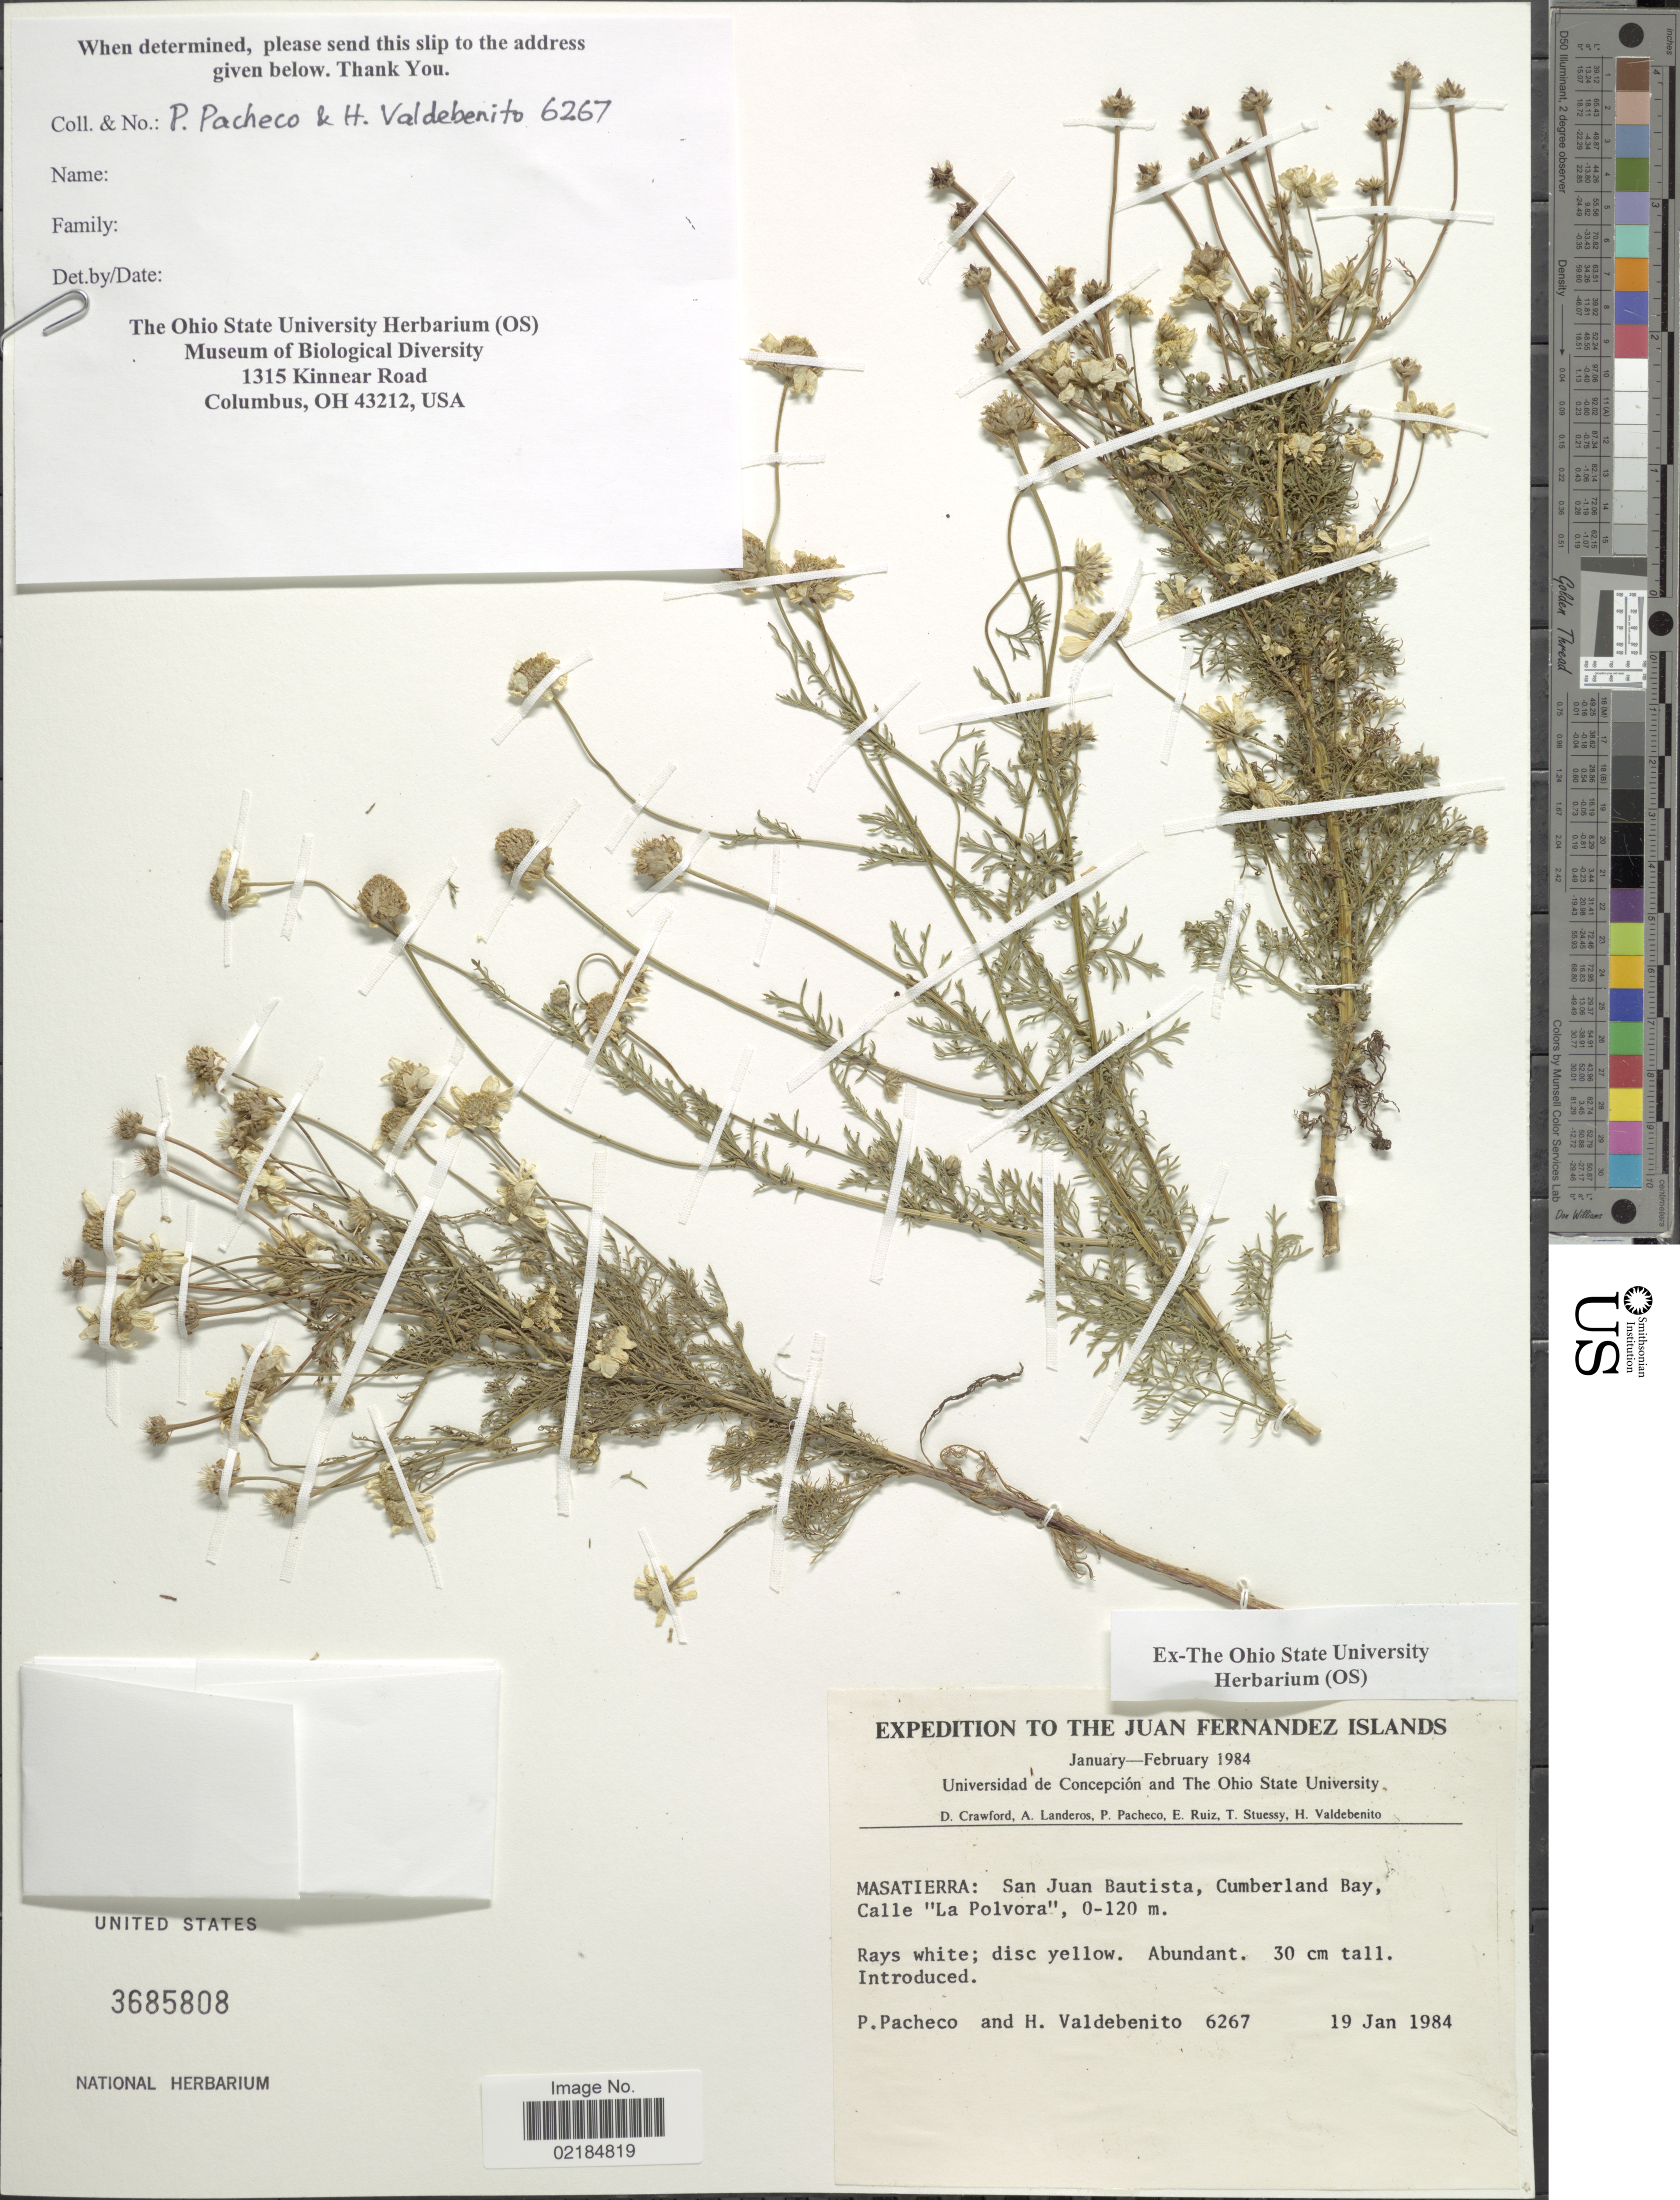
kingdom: Plantae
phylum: Tracheophyta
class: Magnoliopsida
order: Asterales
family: Asteraceae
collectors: P. Pacheco & H. Valdebenito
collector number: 6267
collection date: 1984-01-19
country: Chile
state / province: Valparaíso (V)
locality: Juan Fernandez Island, Masatierra: San Juan Bautista, Cumberland Bay, Calle "La Polvora"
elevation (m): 0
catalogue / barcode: US 3685808